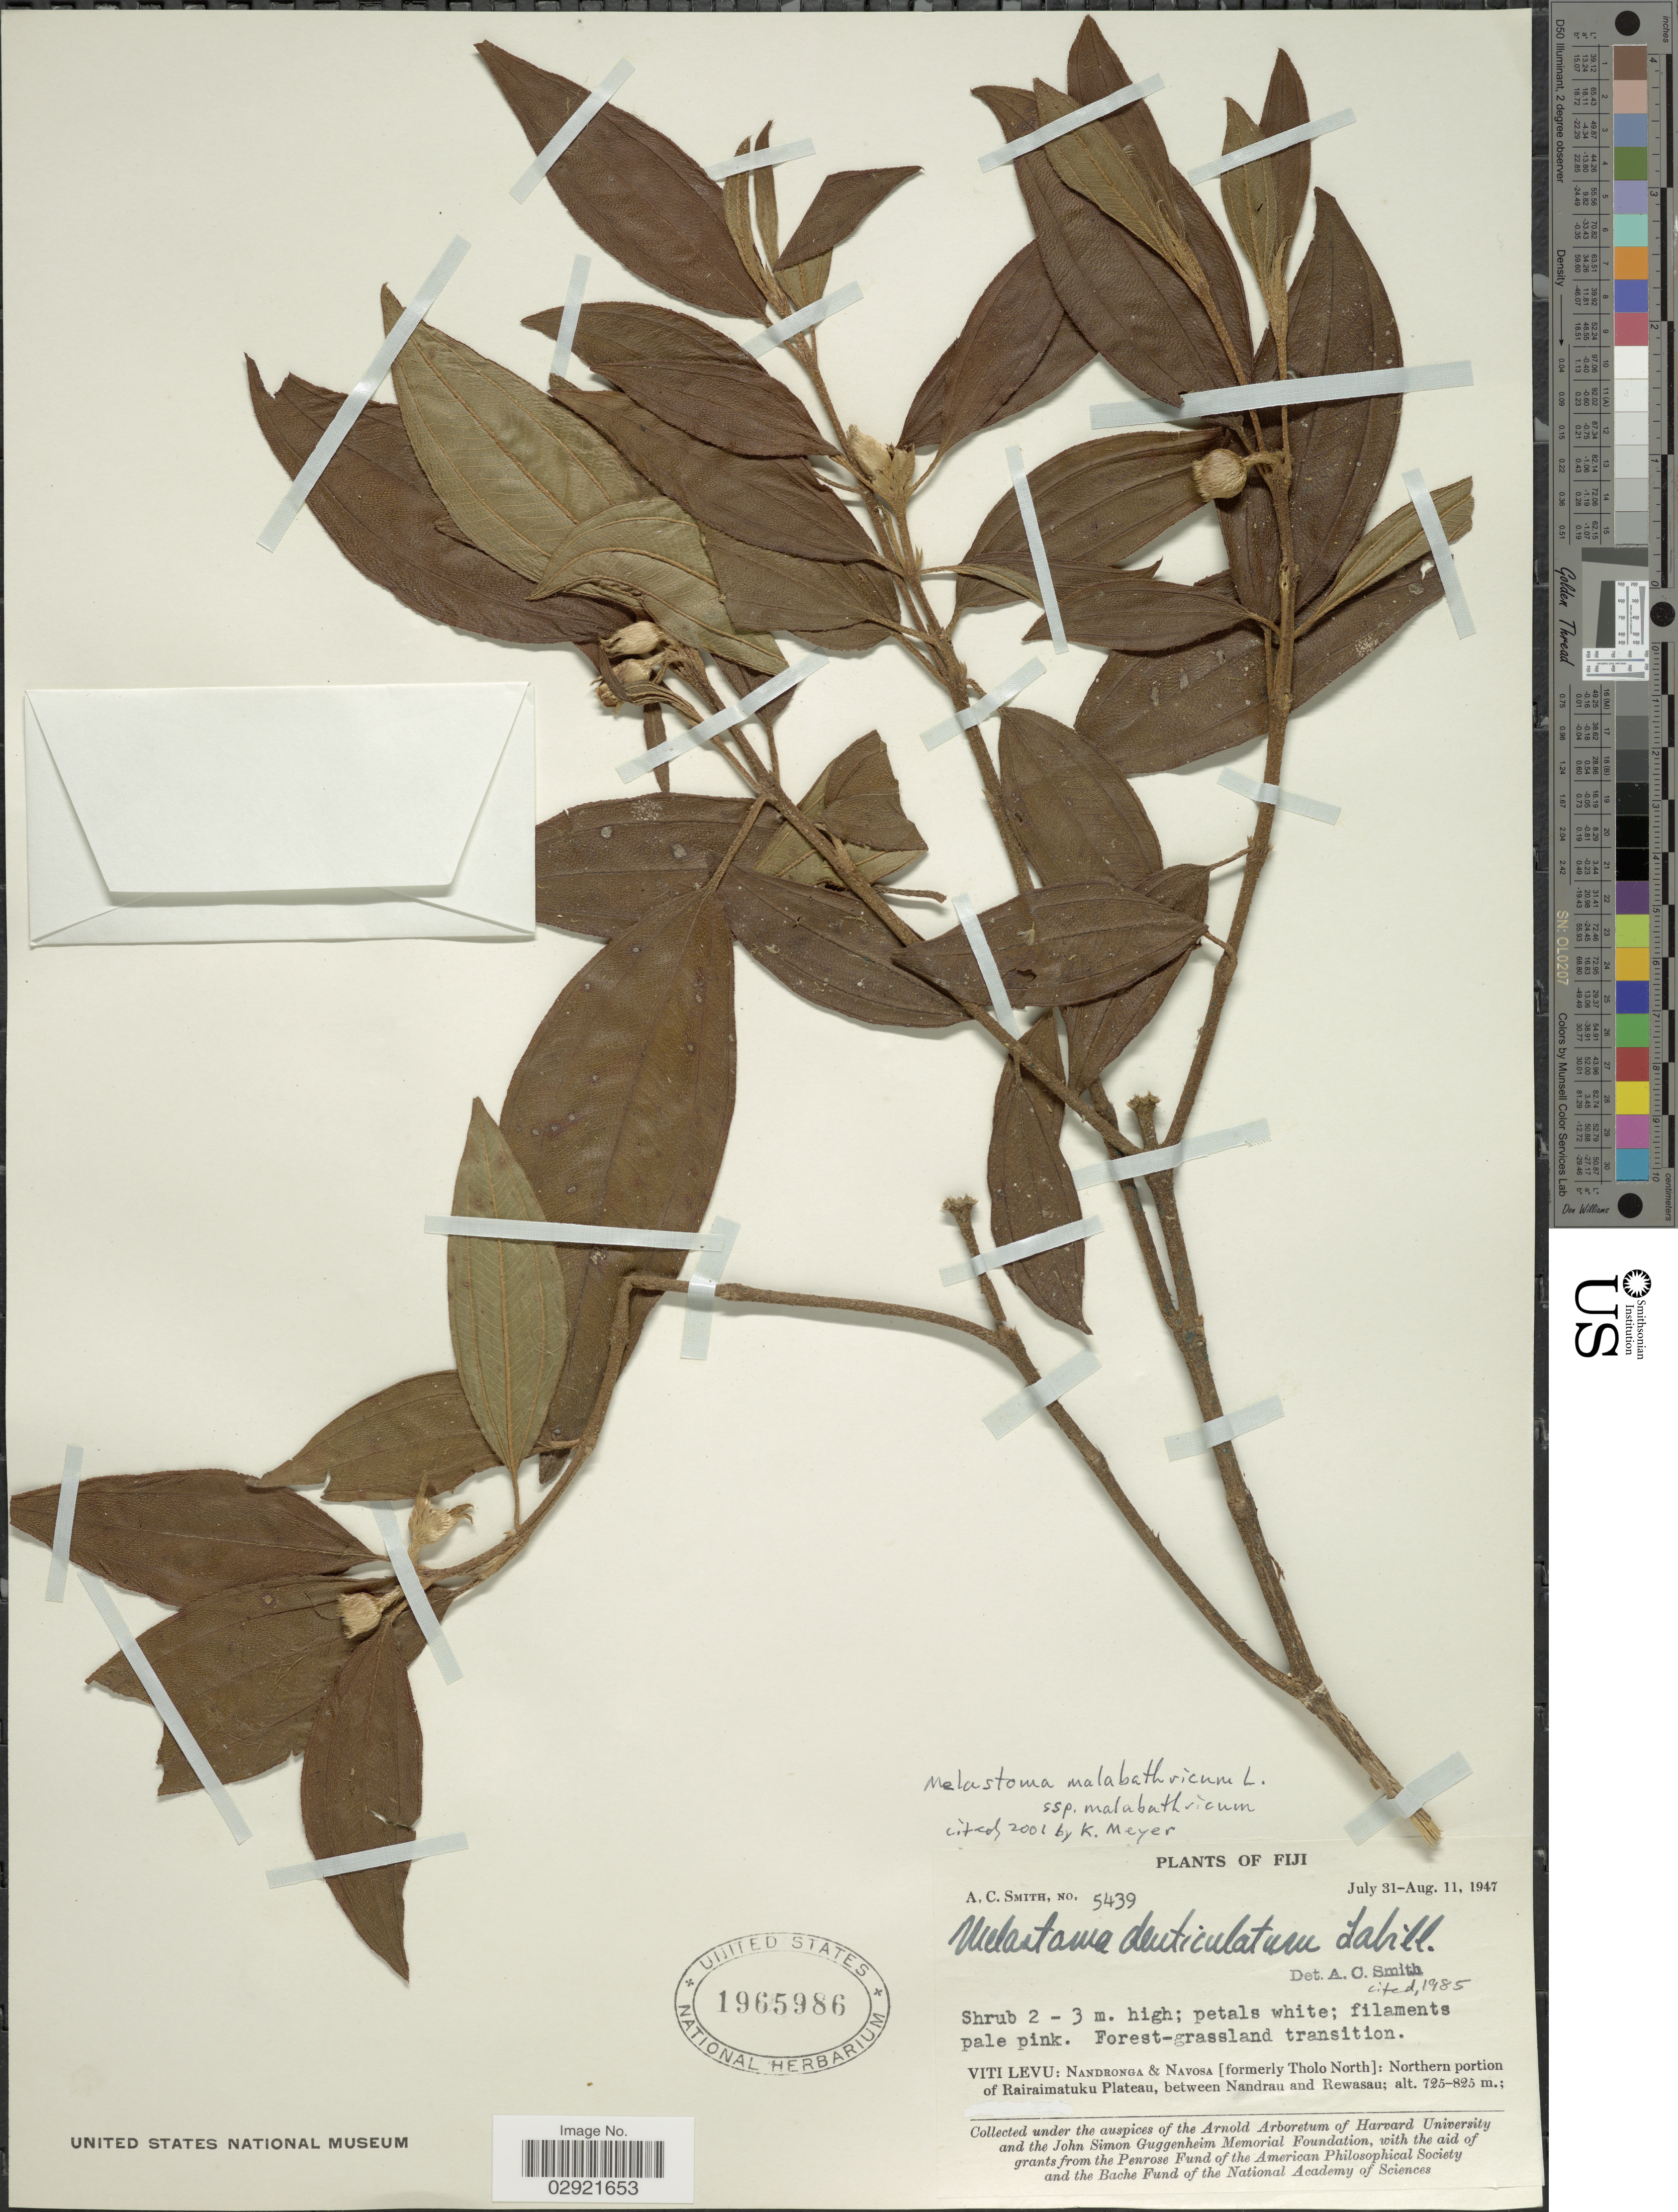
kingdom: Plantae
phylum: Tracheophyta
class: Magnoliopsida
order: Myrtales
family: Melastomataceae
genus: Melastoma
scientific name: Melastoma malabathricum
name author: L.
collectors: A. C. Smith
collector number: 5439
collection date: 1947-07-31/1947-08-11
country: Fiji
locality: Viti Levu: Nandronga & Navosa [formerly Tholo North]: Northern portion of Rairaimatuku Plateau, between Nandrau and Rewasau.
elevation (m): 725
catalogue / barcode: US 1965986